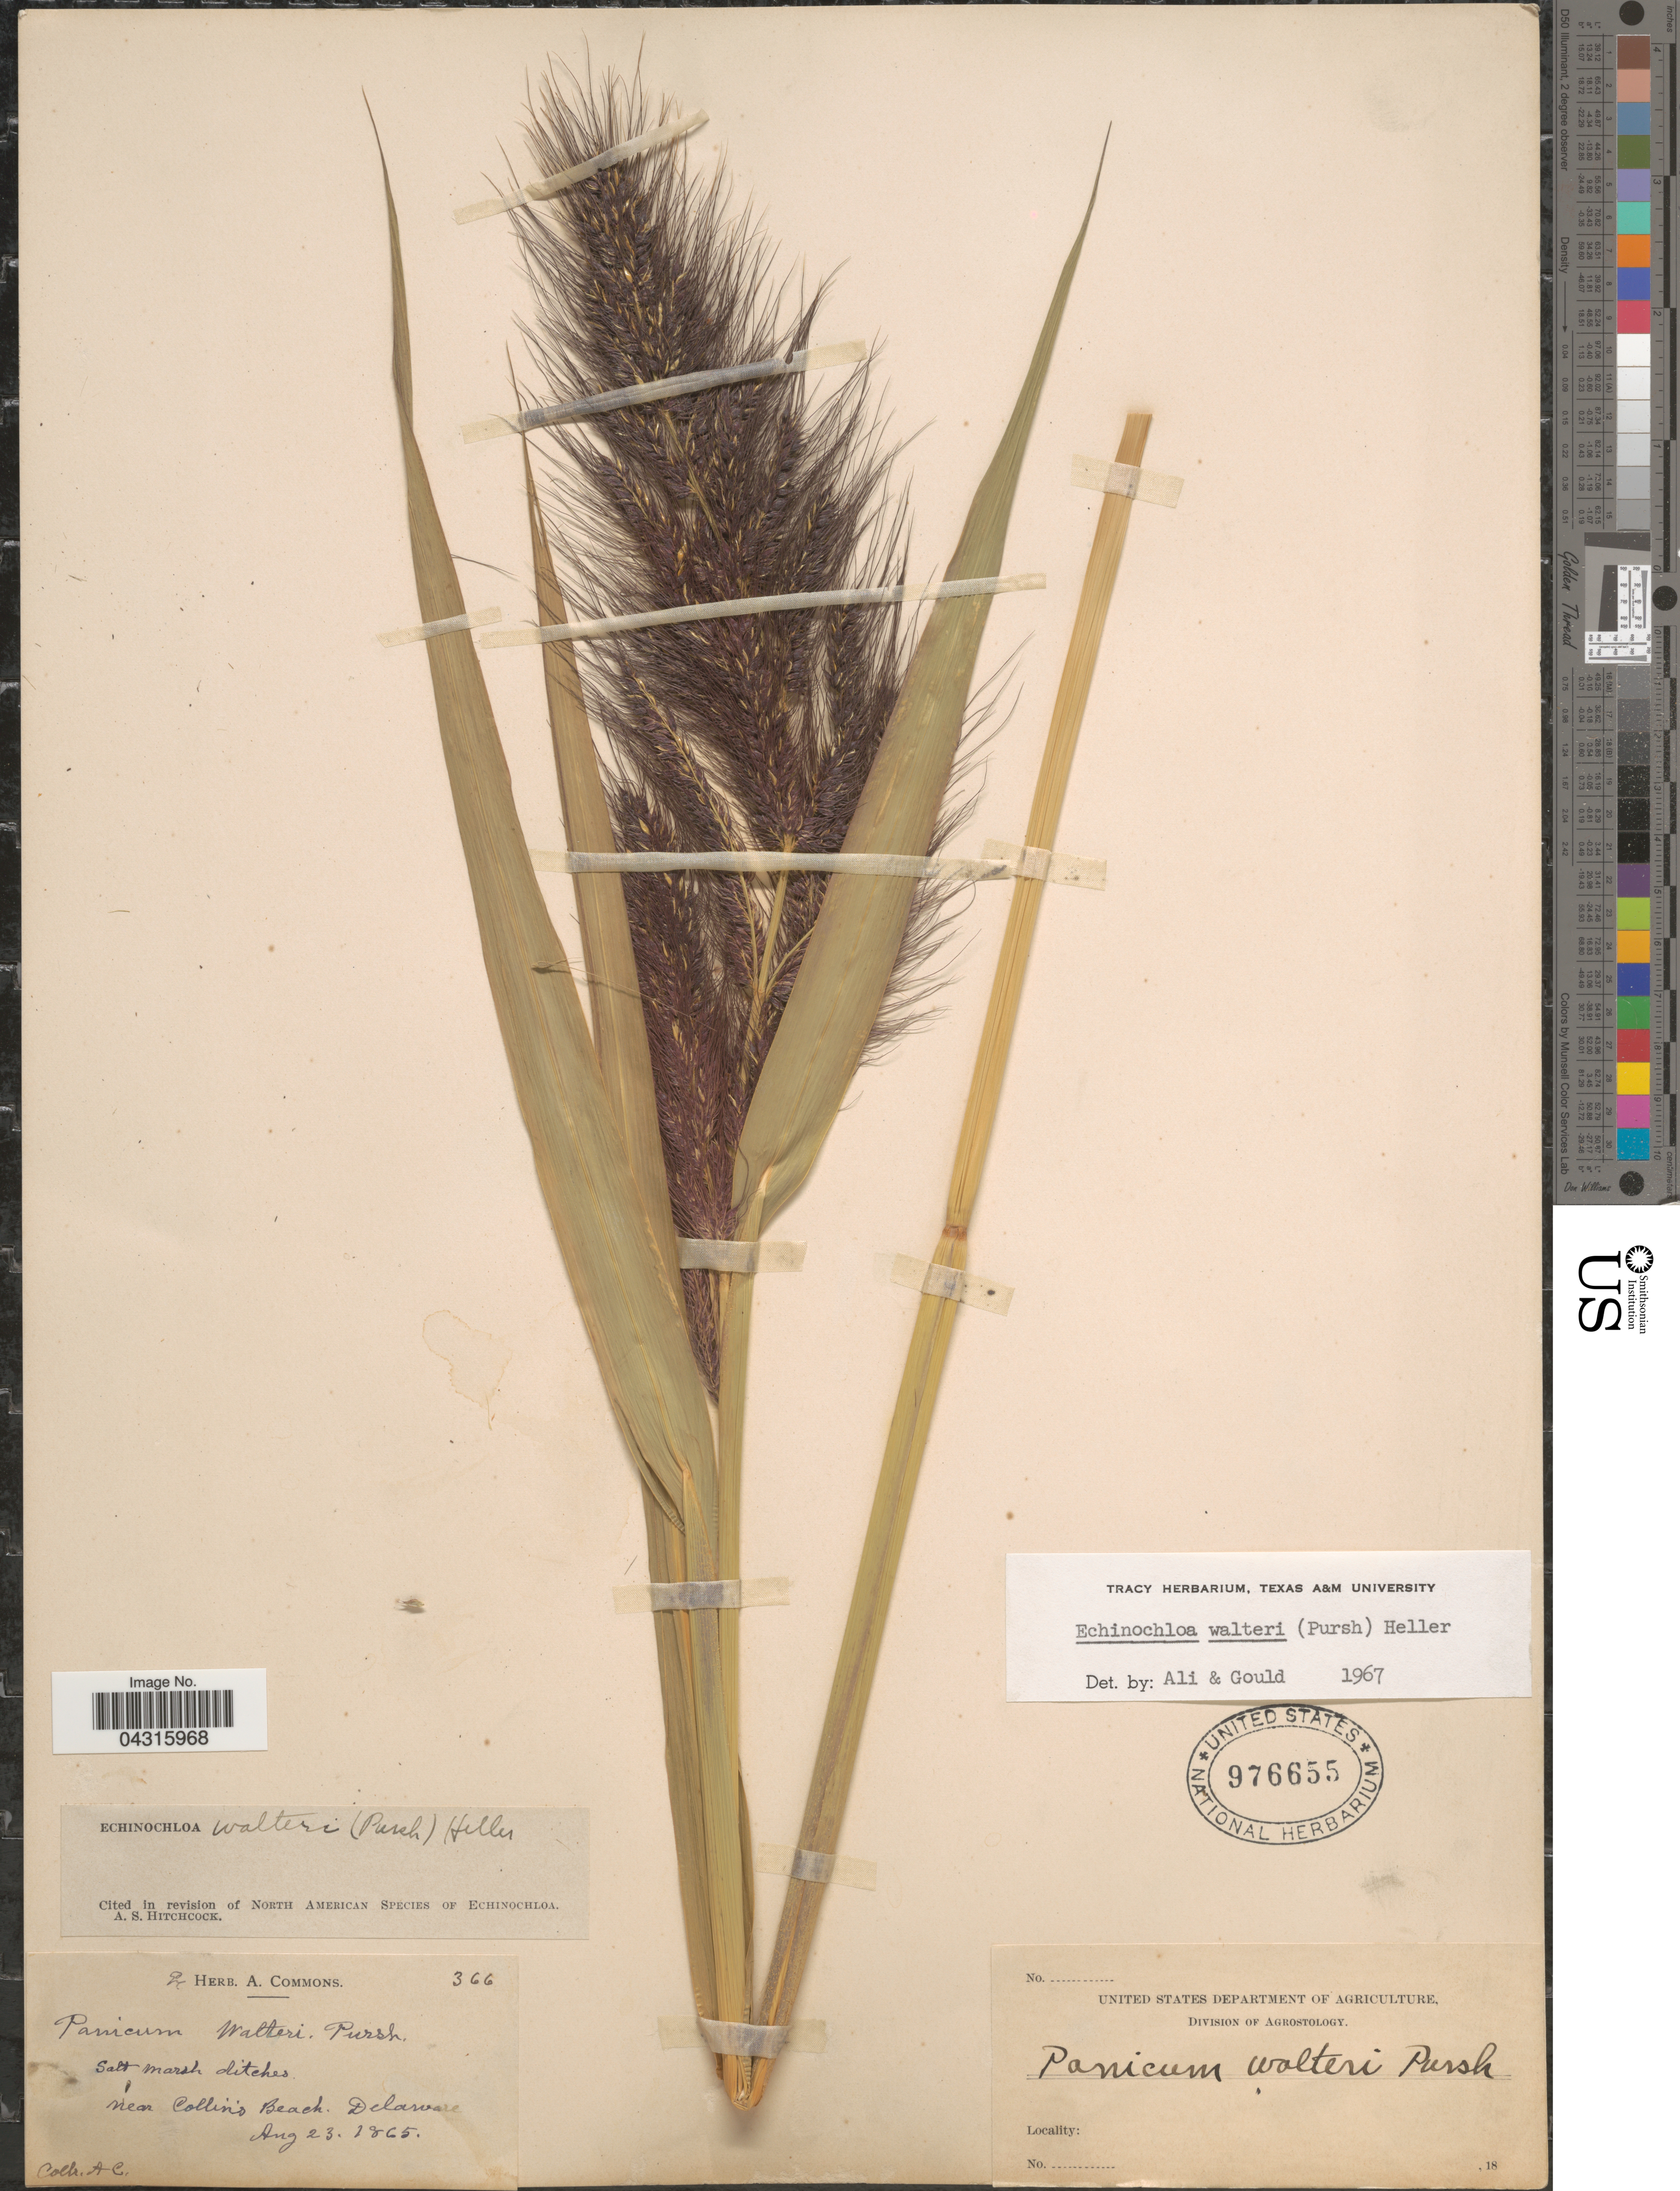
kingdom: Plantae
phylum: Tracheophyta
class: Liliopsida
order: Poales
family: Poaceae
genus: Echinochloa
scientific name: Echinochloa walteri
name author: (Pursh) A. Heller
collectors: A. Commons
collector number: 366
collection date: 1865-08-23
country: United States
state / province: Delaware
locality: Salt marsh ditches near Collin's Beach.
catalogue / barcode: US 976655